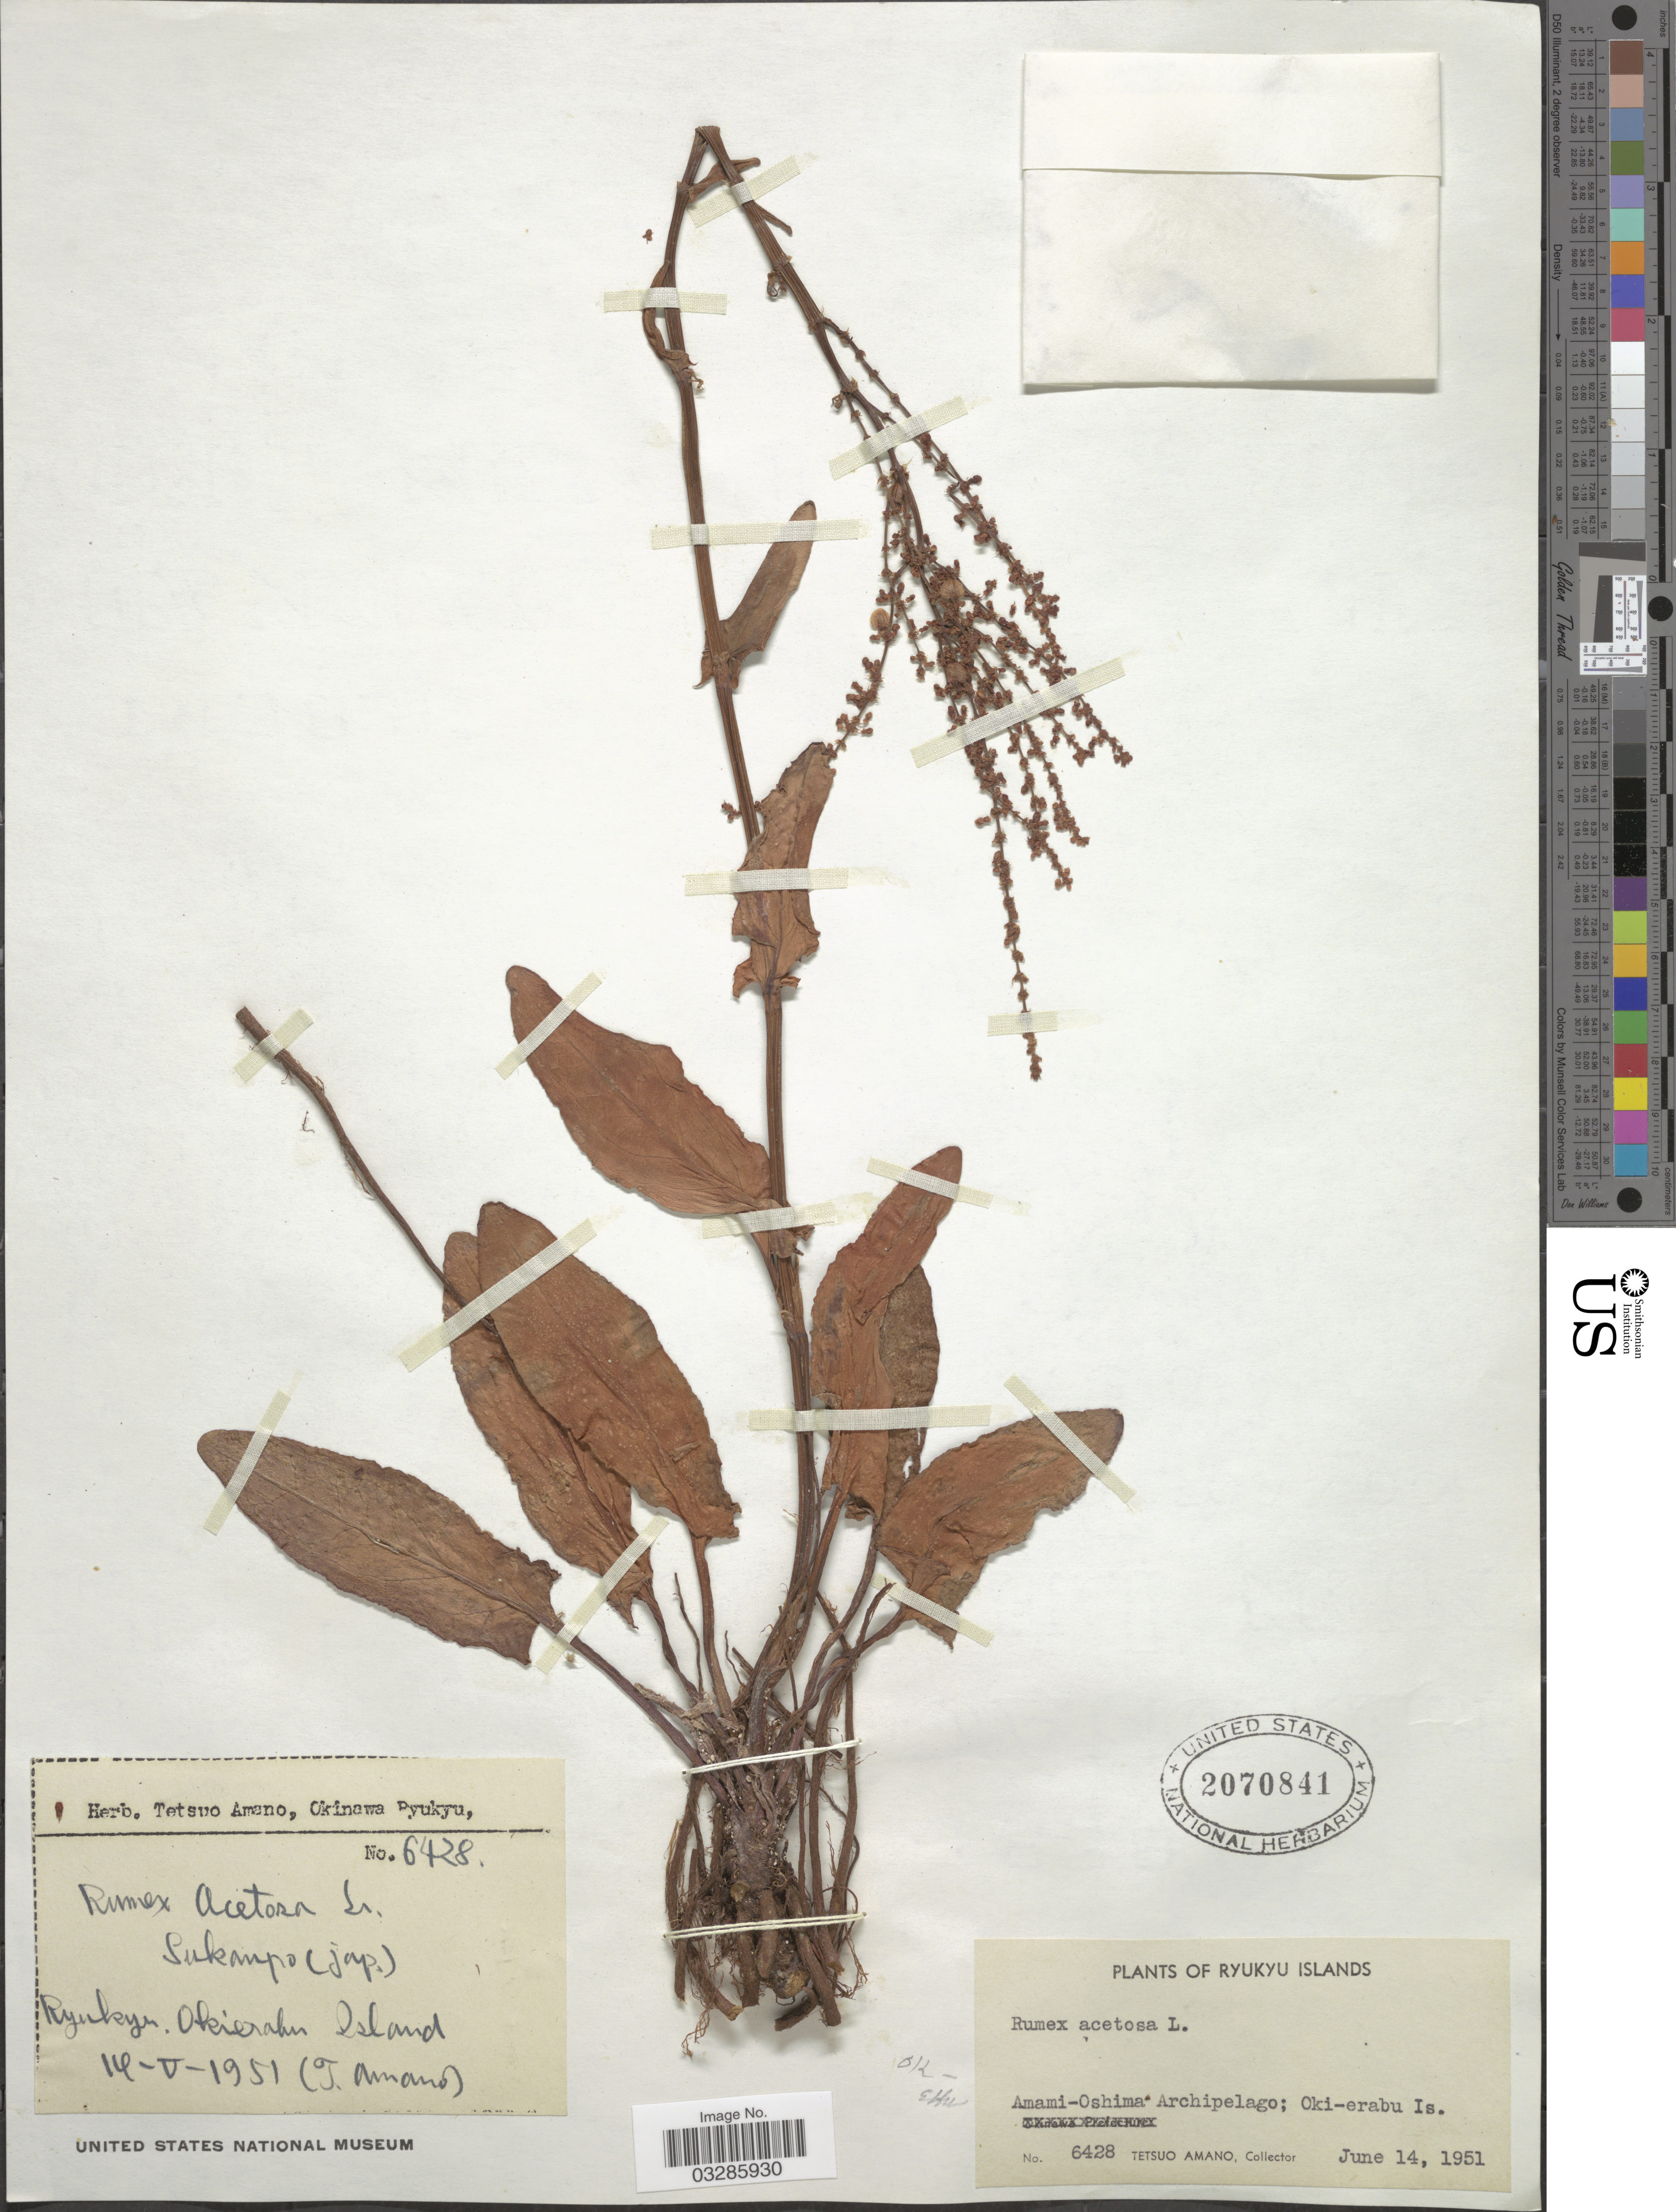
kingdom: Plantae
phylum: Tracheophyta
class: Magnoliopsida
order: Caryophyllales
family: Polygonaceae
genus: Rumex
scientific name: Rumex acetosa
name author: L.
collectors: T. Amano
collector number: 6428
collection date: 1951-06-14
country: Japan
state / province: Okinawa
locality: Ryukyu Islands, Amami-Oshima Archipelago; Oki-erabu Is.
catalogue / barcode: US 2070841